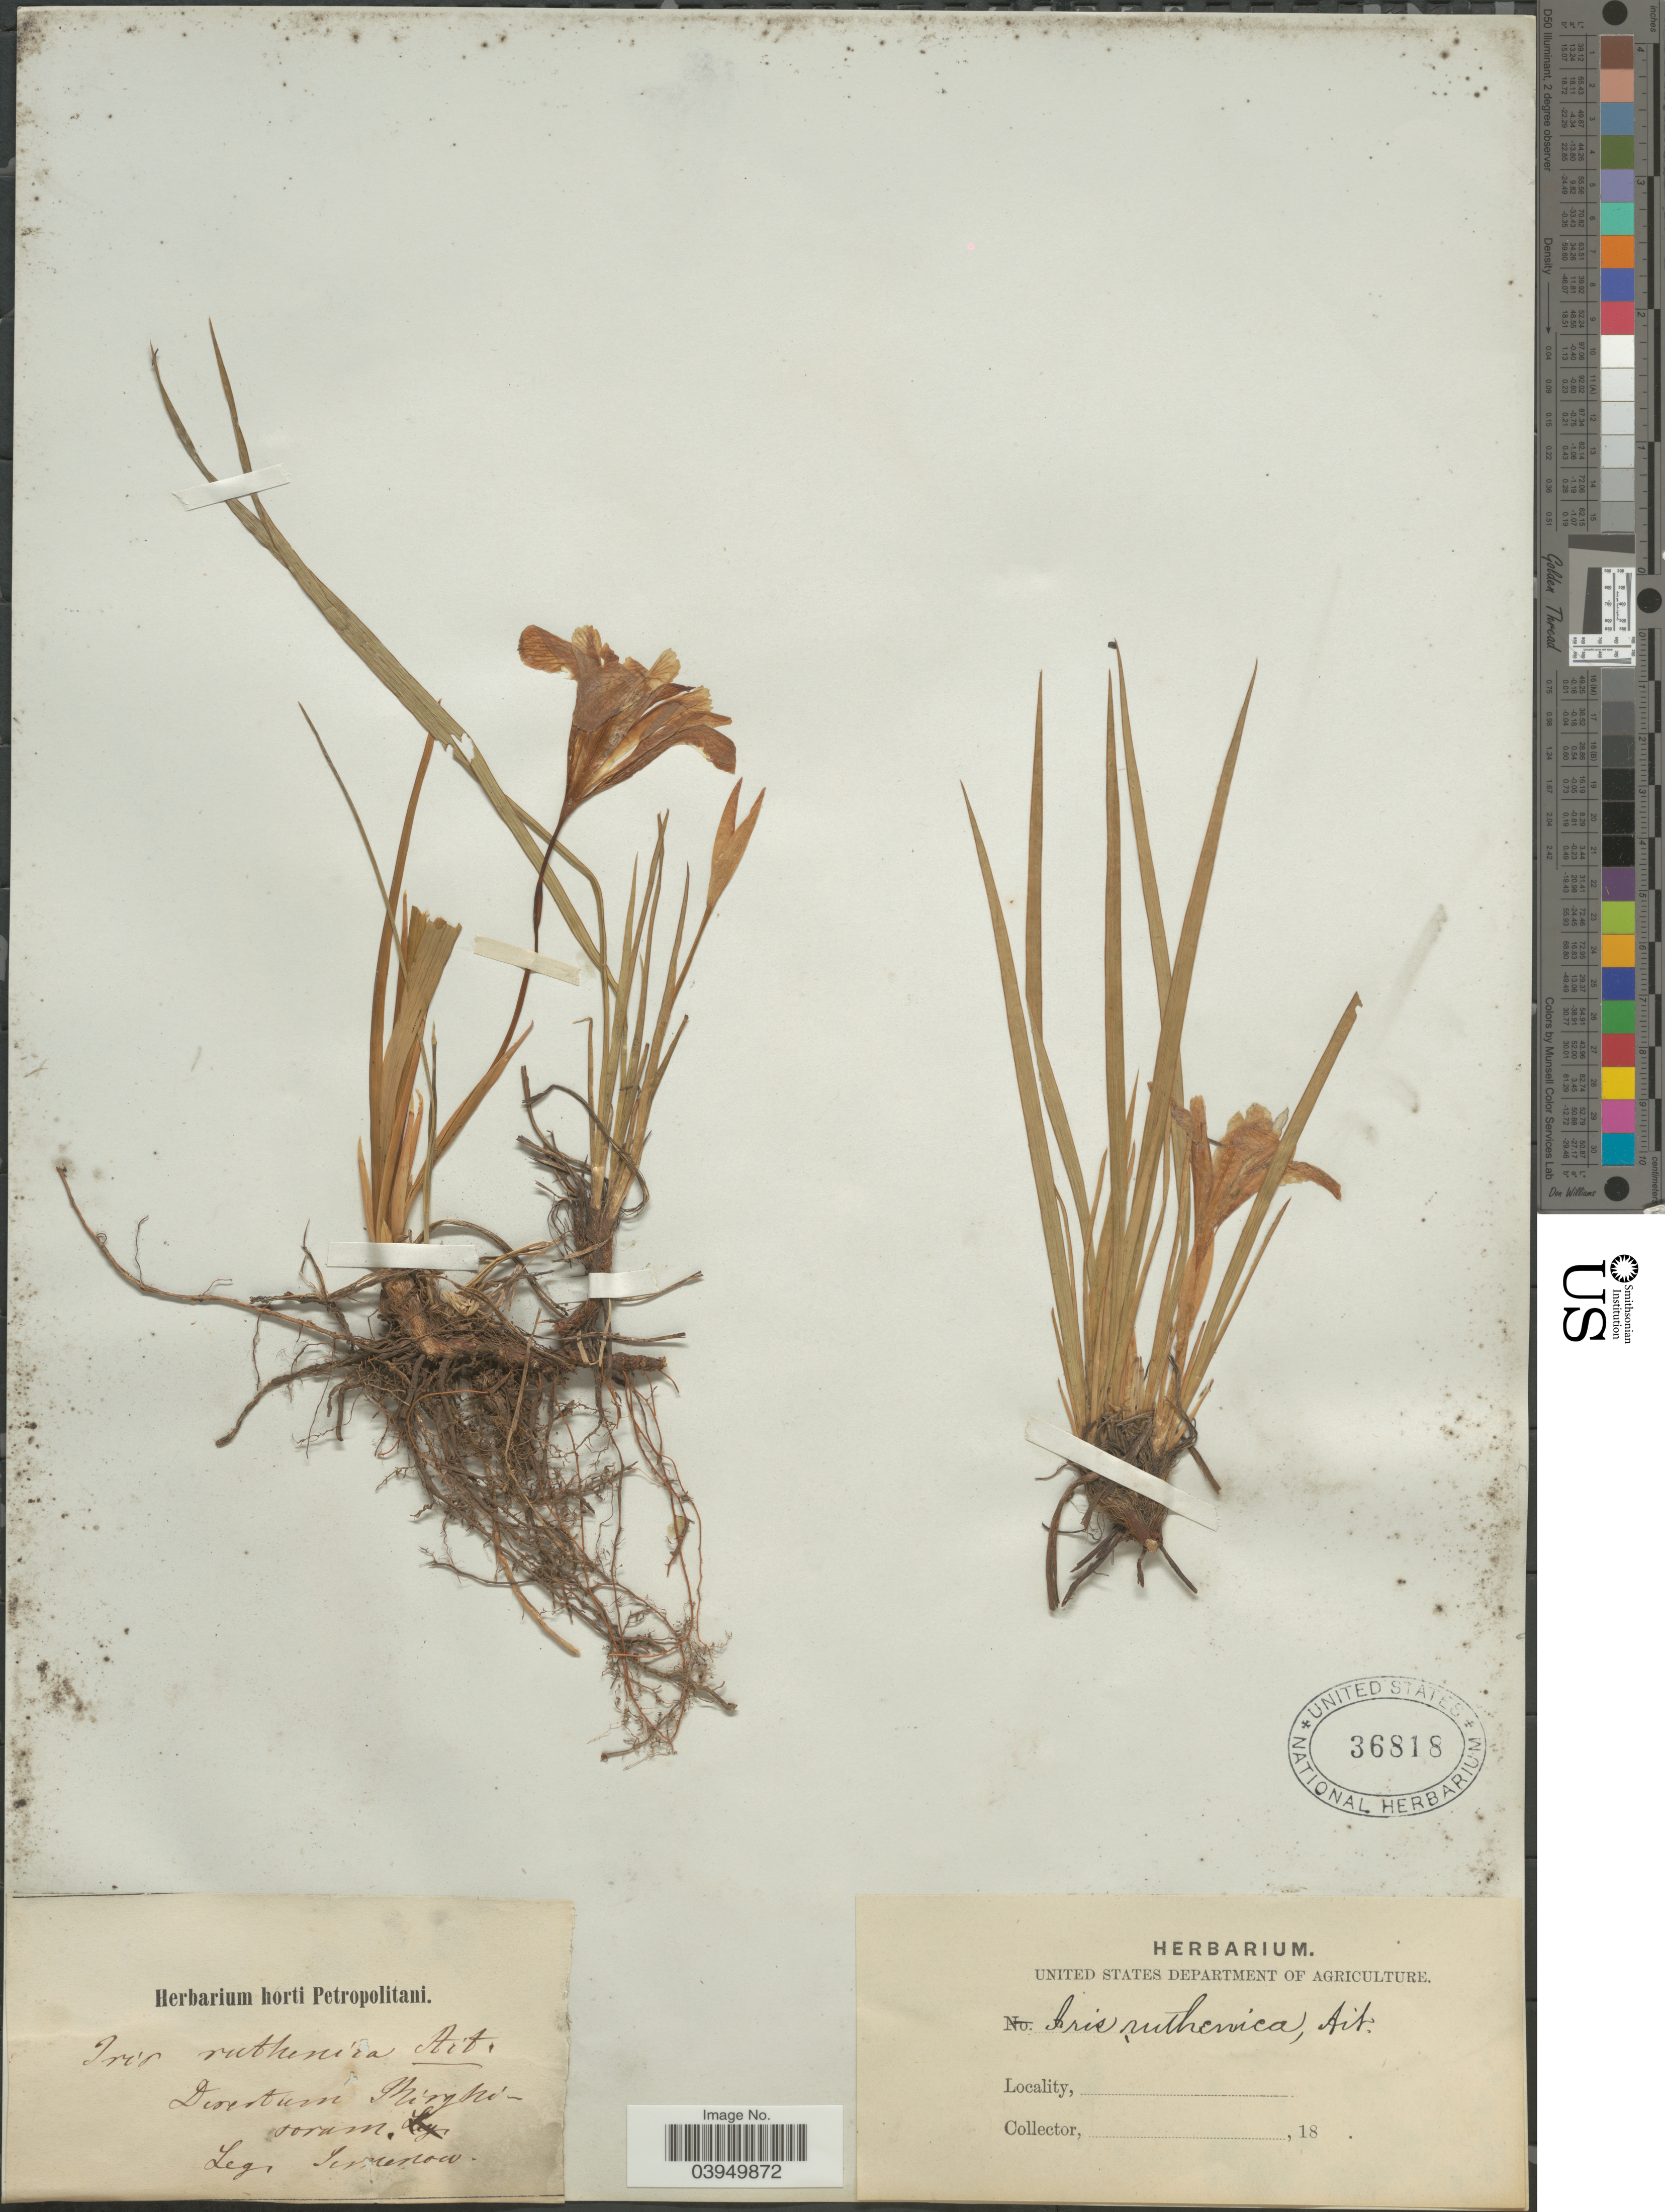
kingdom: Plantae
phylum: Tracheophyta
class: Liliopsida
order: Asparagales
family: Iridaceae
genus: Iris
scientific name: Iris ruthenica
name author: Ker Gawl.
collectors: P. P. Semenov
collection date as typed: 18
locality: [illegible text].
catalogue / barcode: US 36818